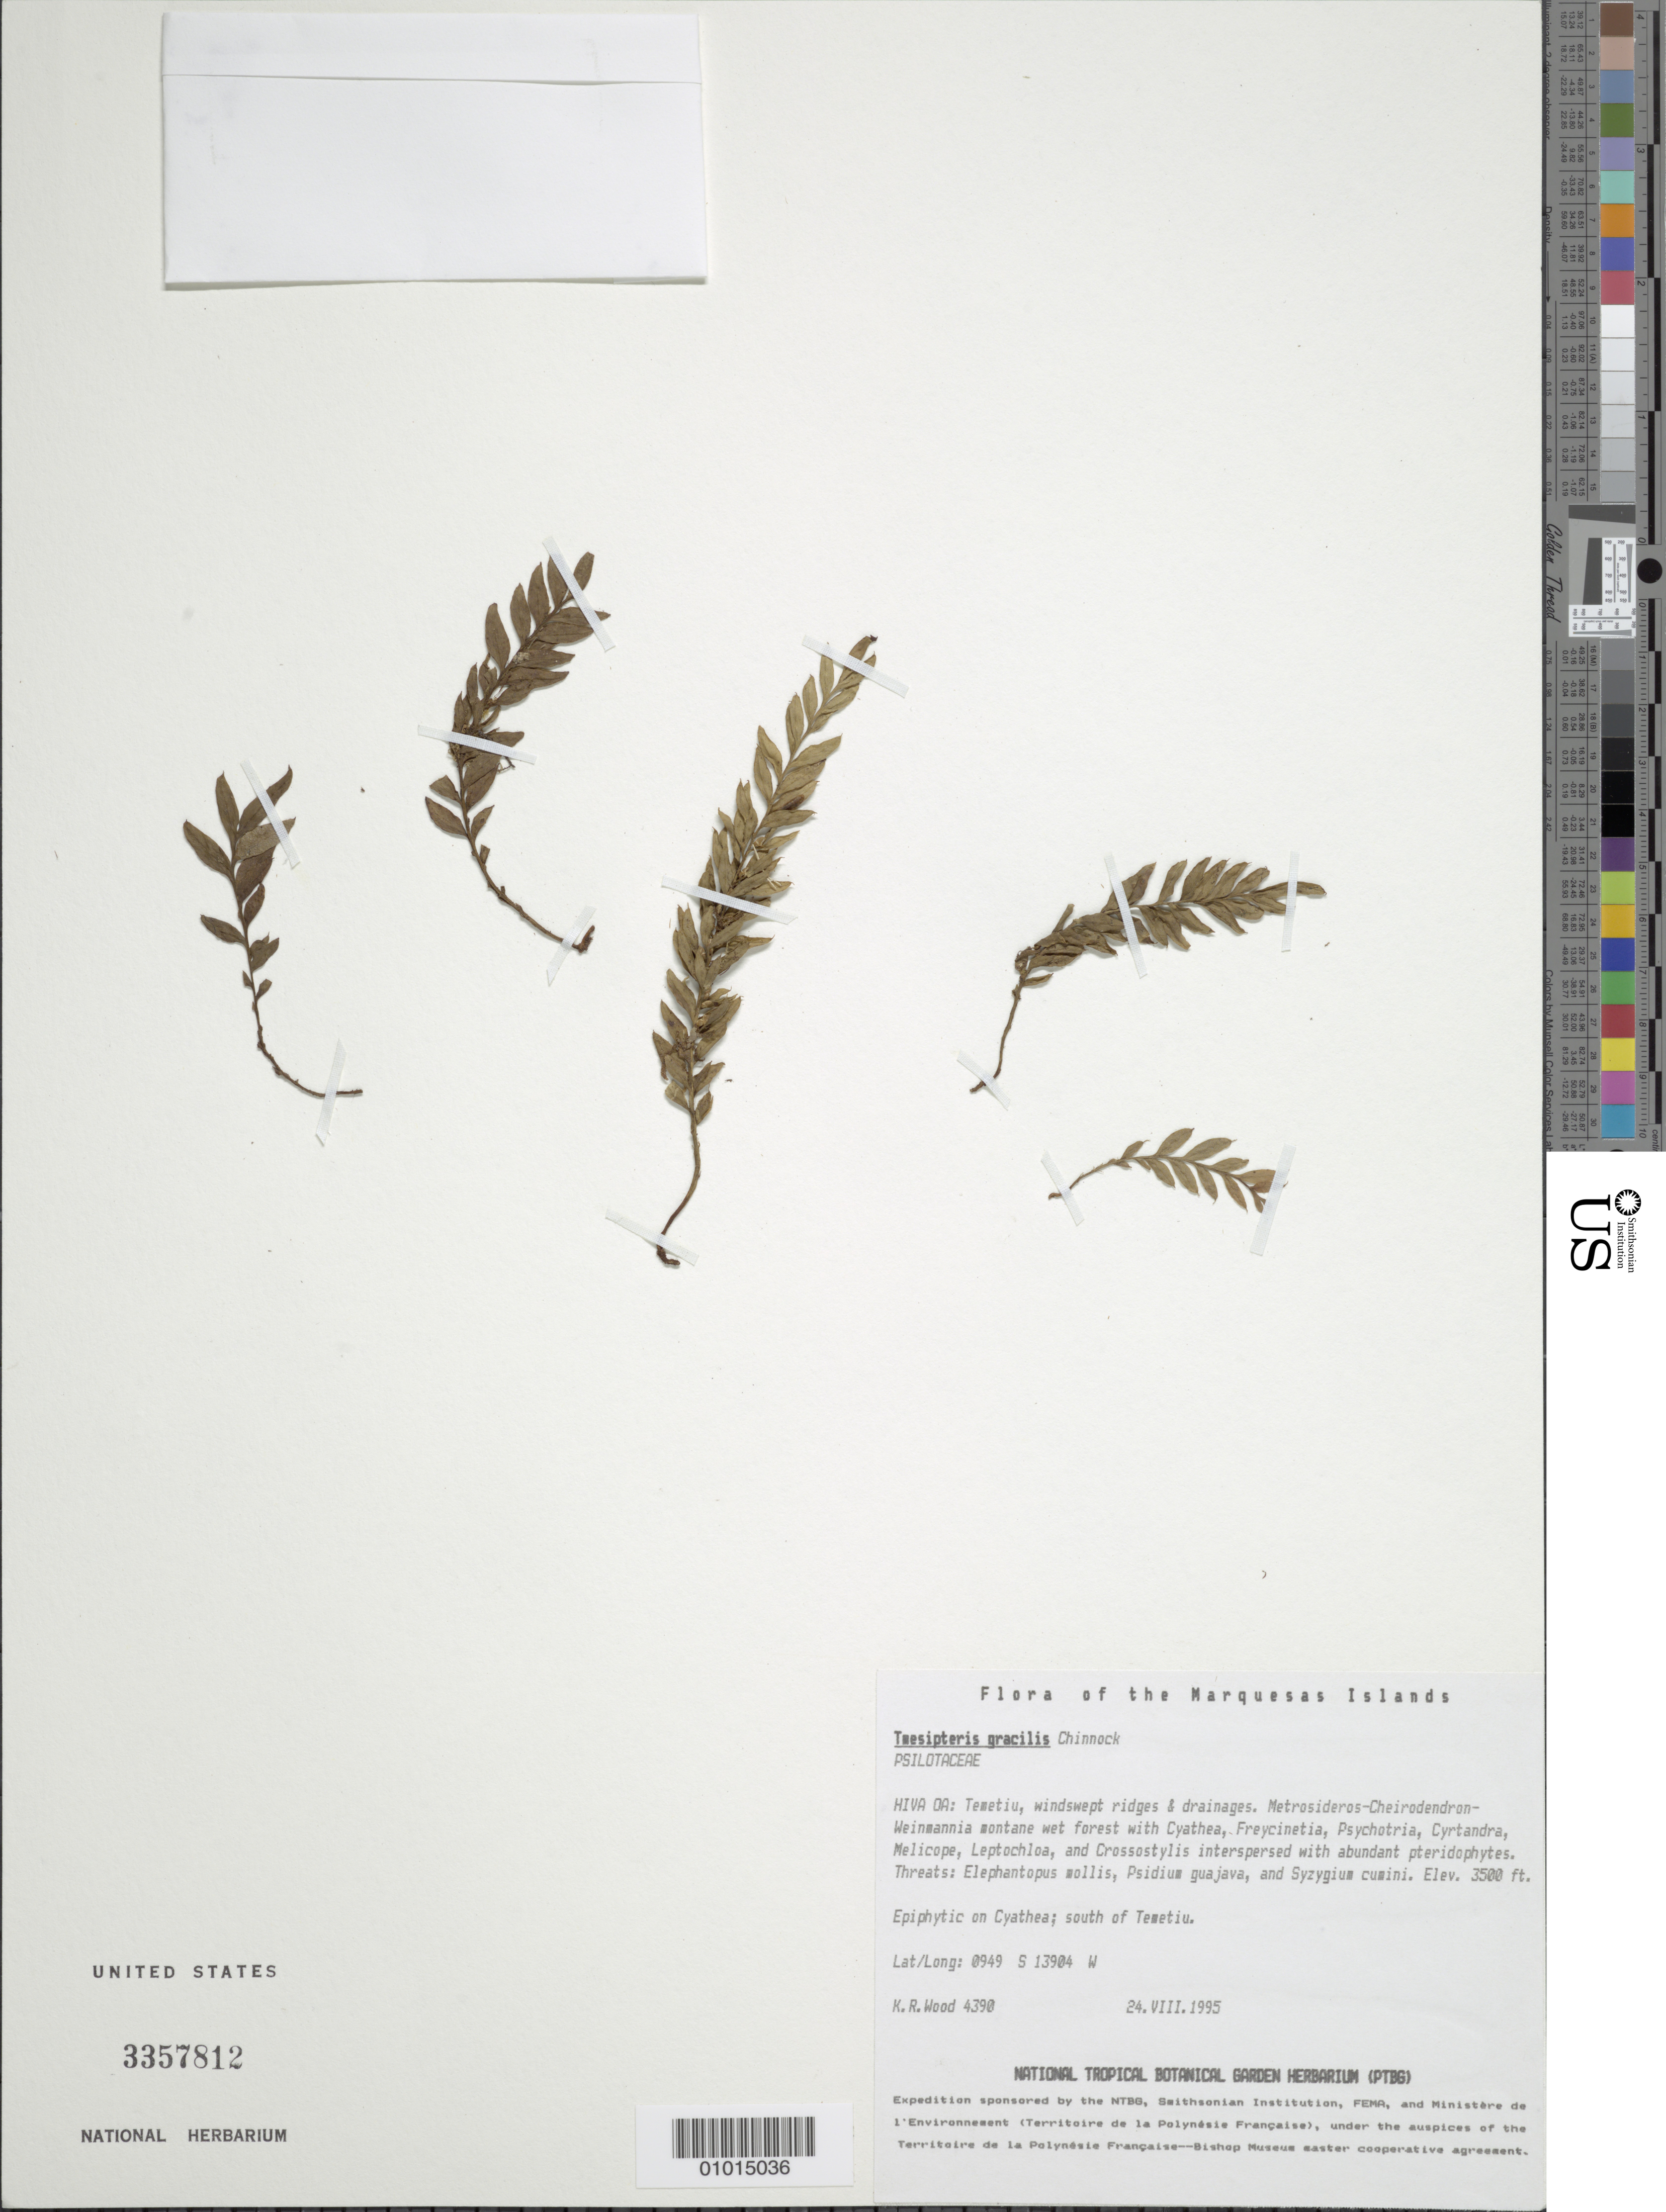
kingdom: Plantae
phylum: Tracheophyta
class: Polypodiopsida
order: Psilotales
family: Psilotaceae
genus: Tmesipteris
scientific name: Tmesipteris gracilis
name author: Chinnock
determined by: Wood, Kenneth R.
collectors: K. R. Wood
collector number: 4390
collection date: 1995-08-24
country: French Polynesia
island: Hiva Oa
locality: Temetiu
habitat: Windswept ridges and drainages. In Metrosideros - Cheirodendron - Weinmannia montane wet forest and Cyathea - Freycinetia interspersed with rich pteridophyte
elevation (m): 1067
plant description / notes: Elaphantopsis mollis, Psidium guajava, Syzygium cuminii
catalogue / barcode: US 3357812